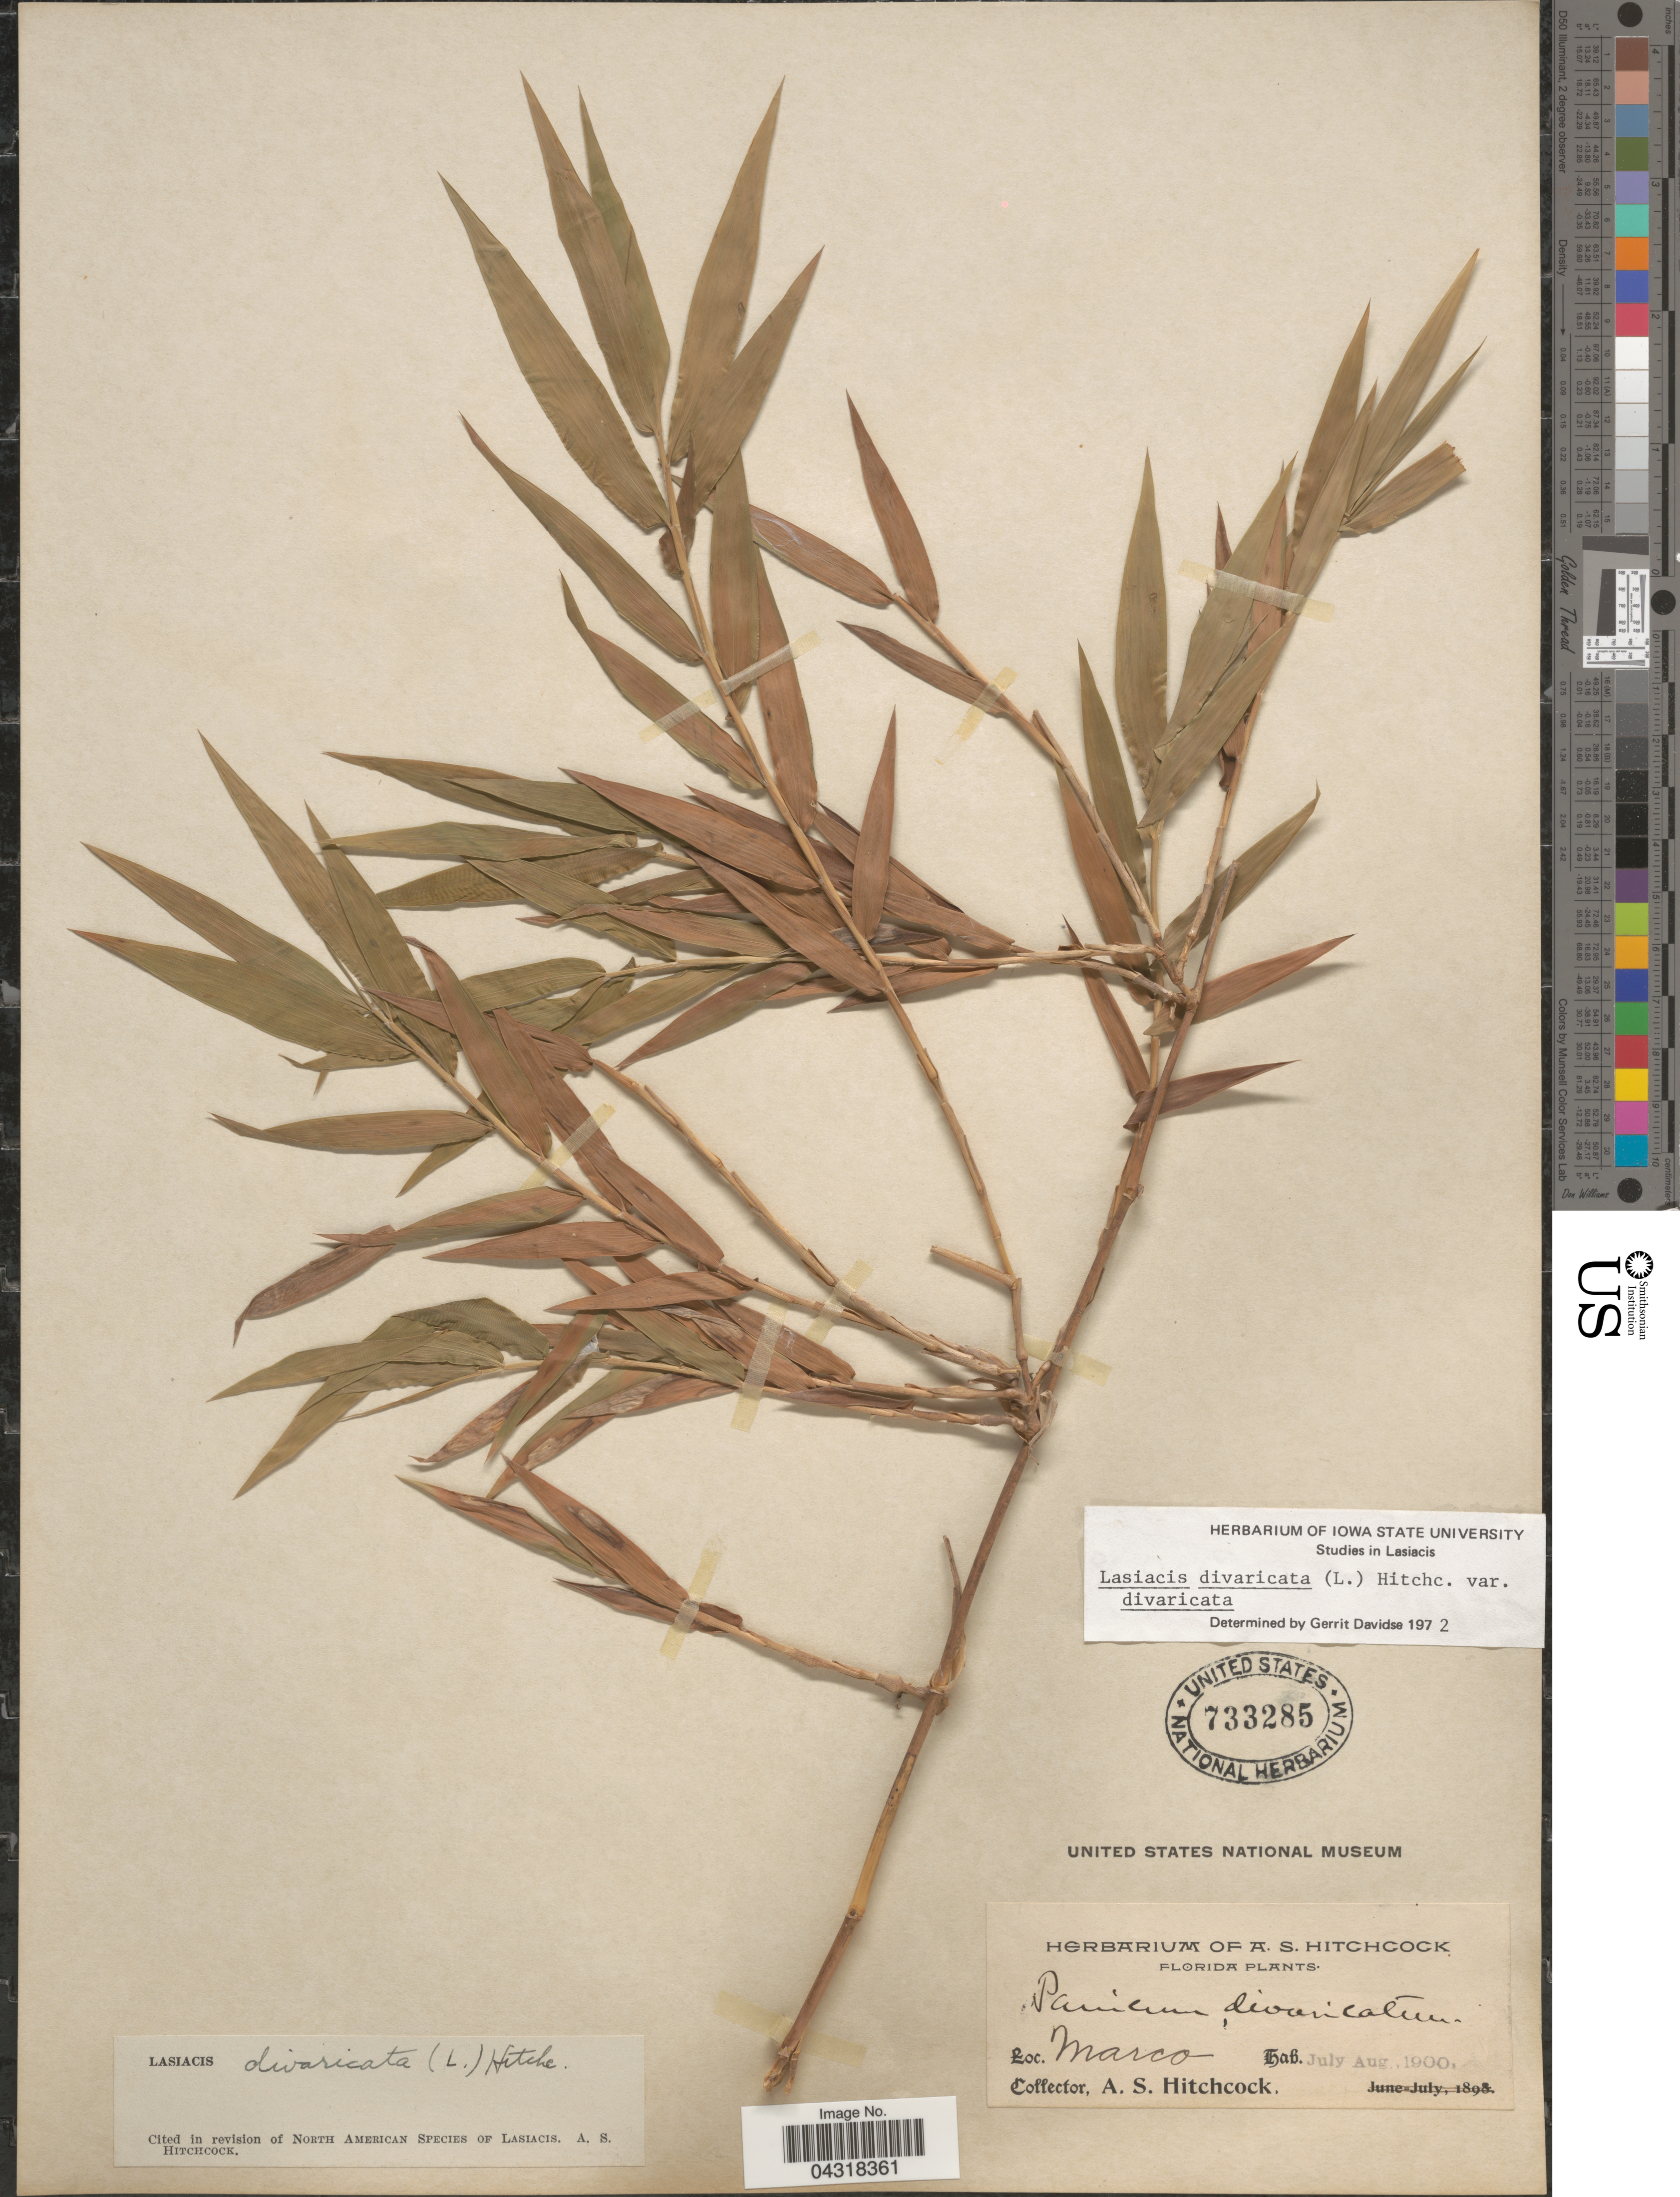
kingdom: Plantae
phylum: Tracheophyta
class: Liliopsida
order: Poales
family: Poaceae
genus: Lasiacis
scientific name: Lasiacis divaricata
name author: (L.) Hitchc.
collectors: A. S. Hitchcock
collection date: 1900-07/1900-08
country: United States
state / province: Florida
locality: Marco.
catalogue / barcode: US 733285